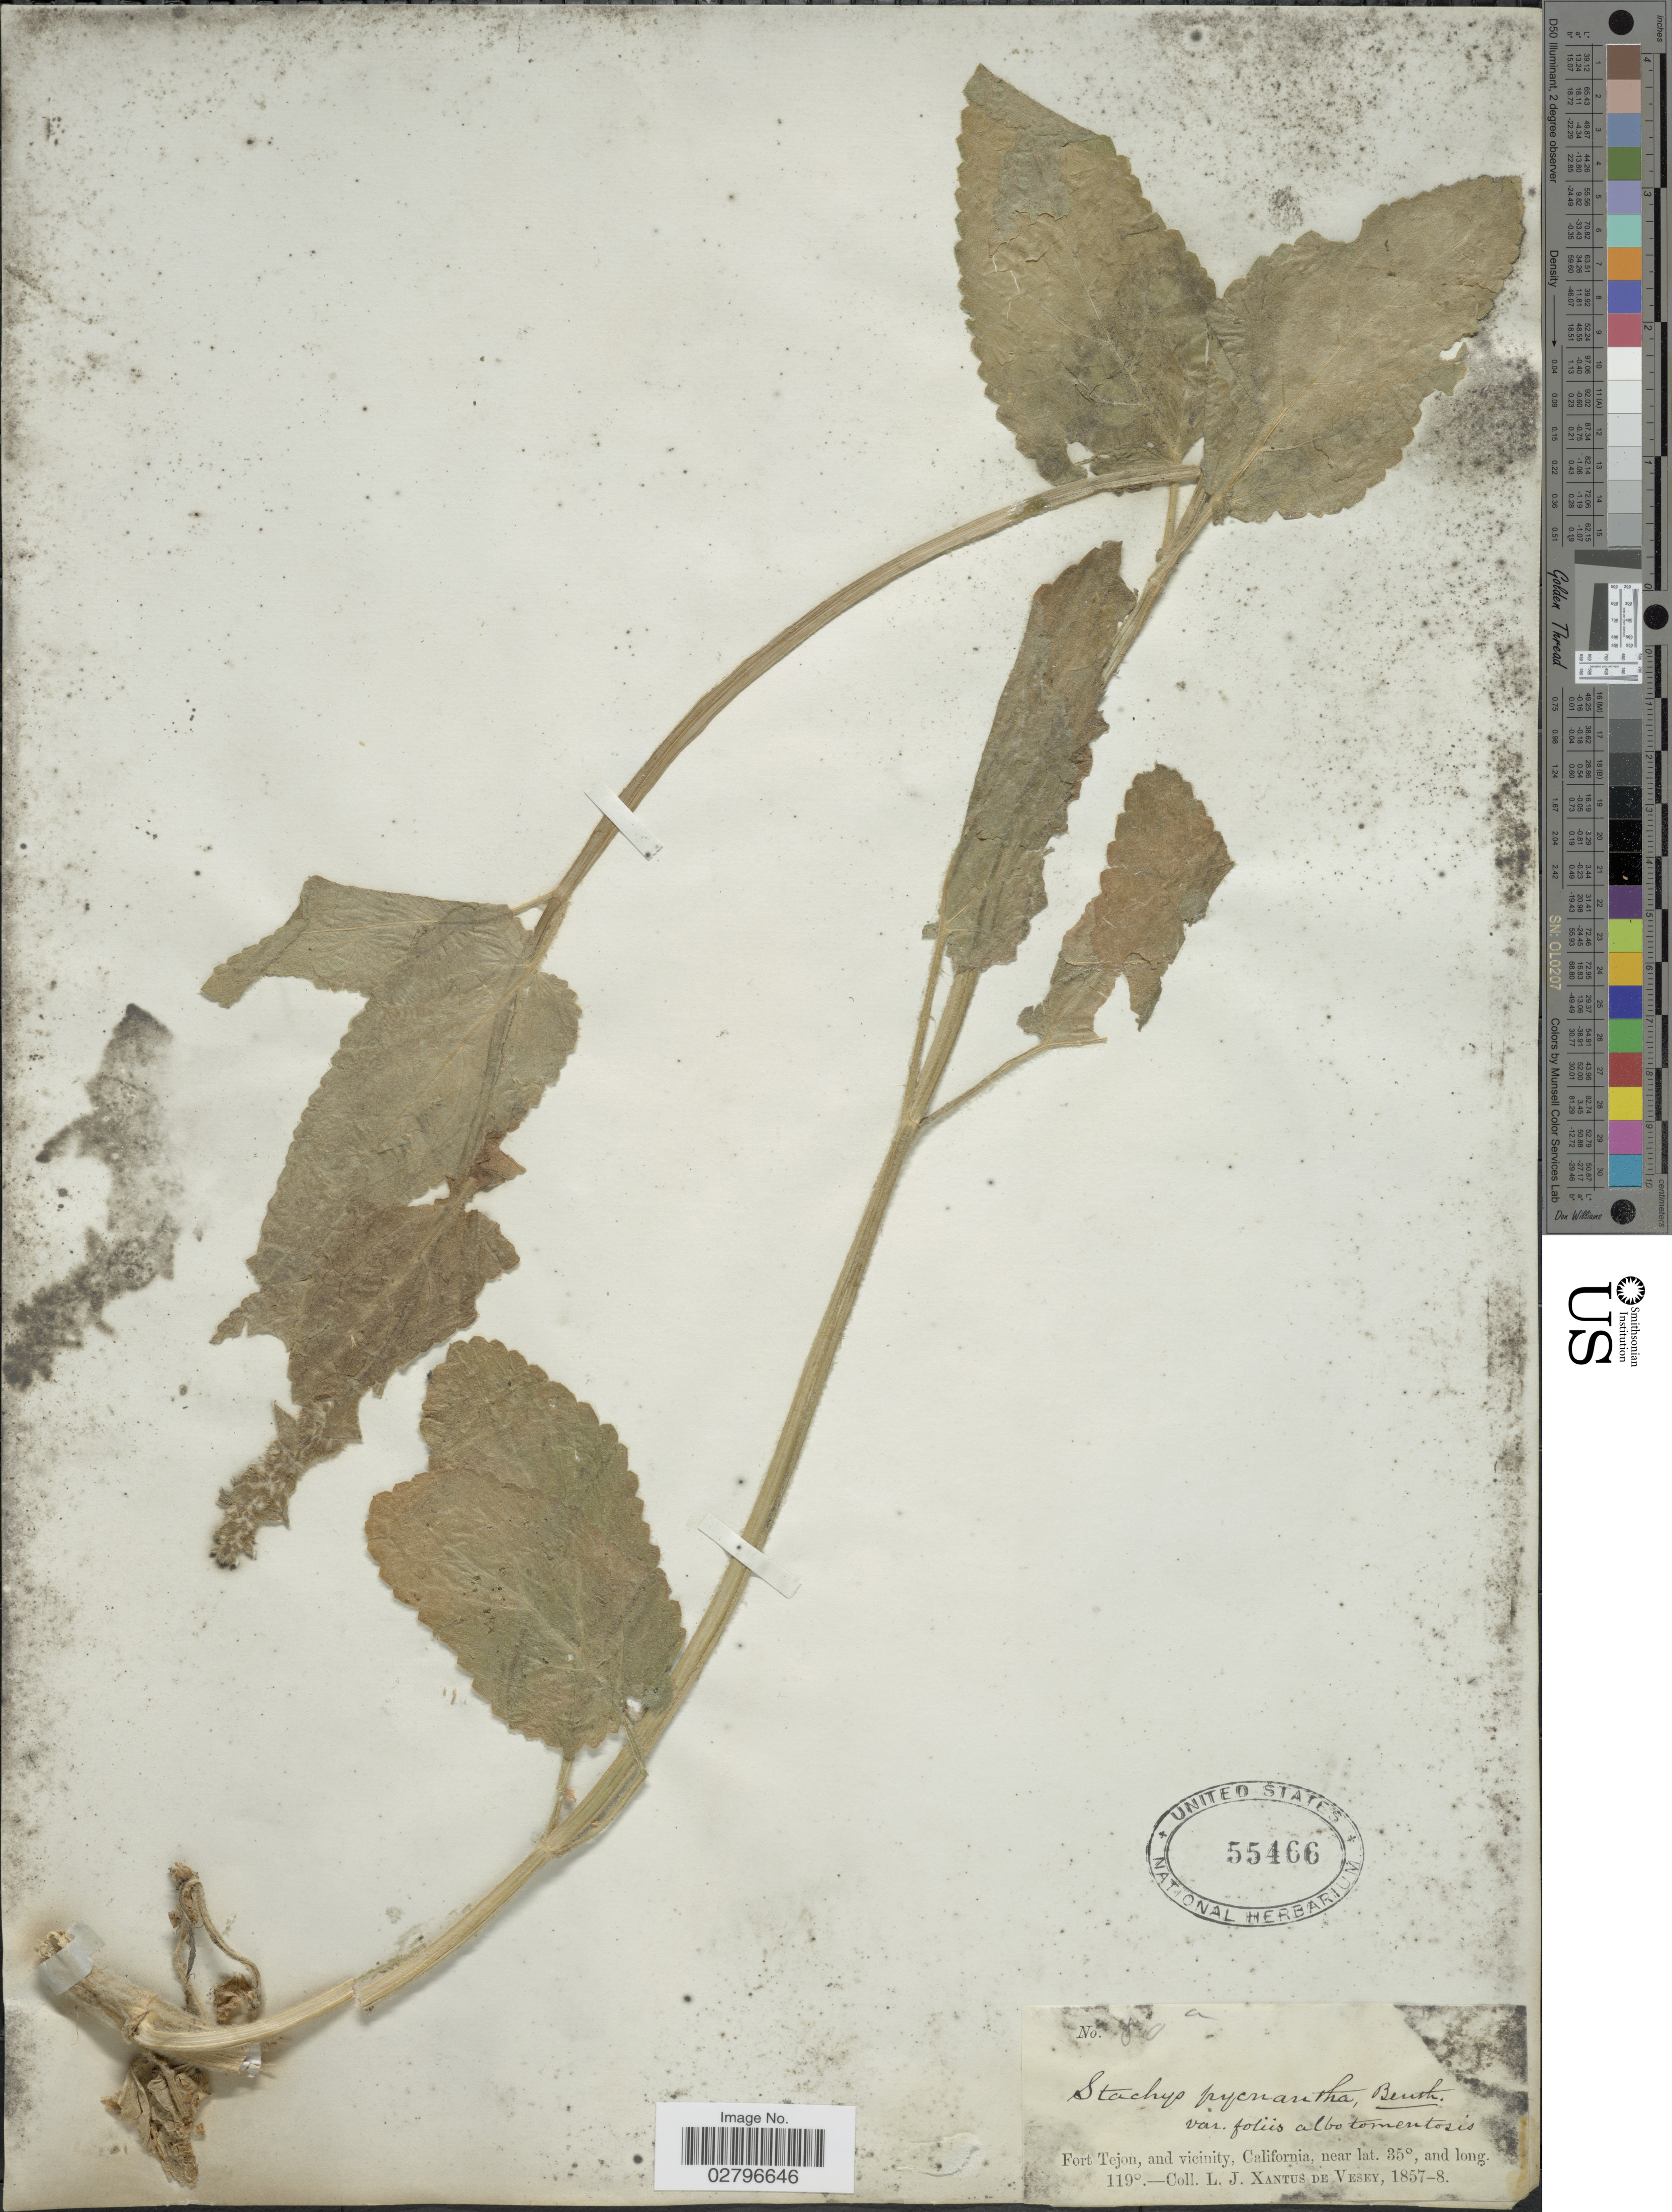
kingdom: Plantae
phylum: Tracheophyta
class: Magnoliopsida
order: Lamiales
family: Lamiaceae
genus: Stachys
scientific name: Stachys pycnantha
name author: Benth.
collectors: L. Xantus de Vesey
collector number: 80a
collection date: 1857/1858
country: United States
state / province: California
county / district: Kern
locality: Fort Tejon, and vicinity.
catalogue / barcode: US 55466